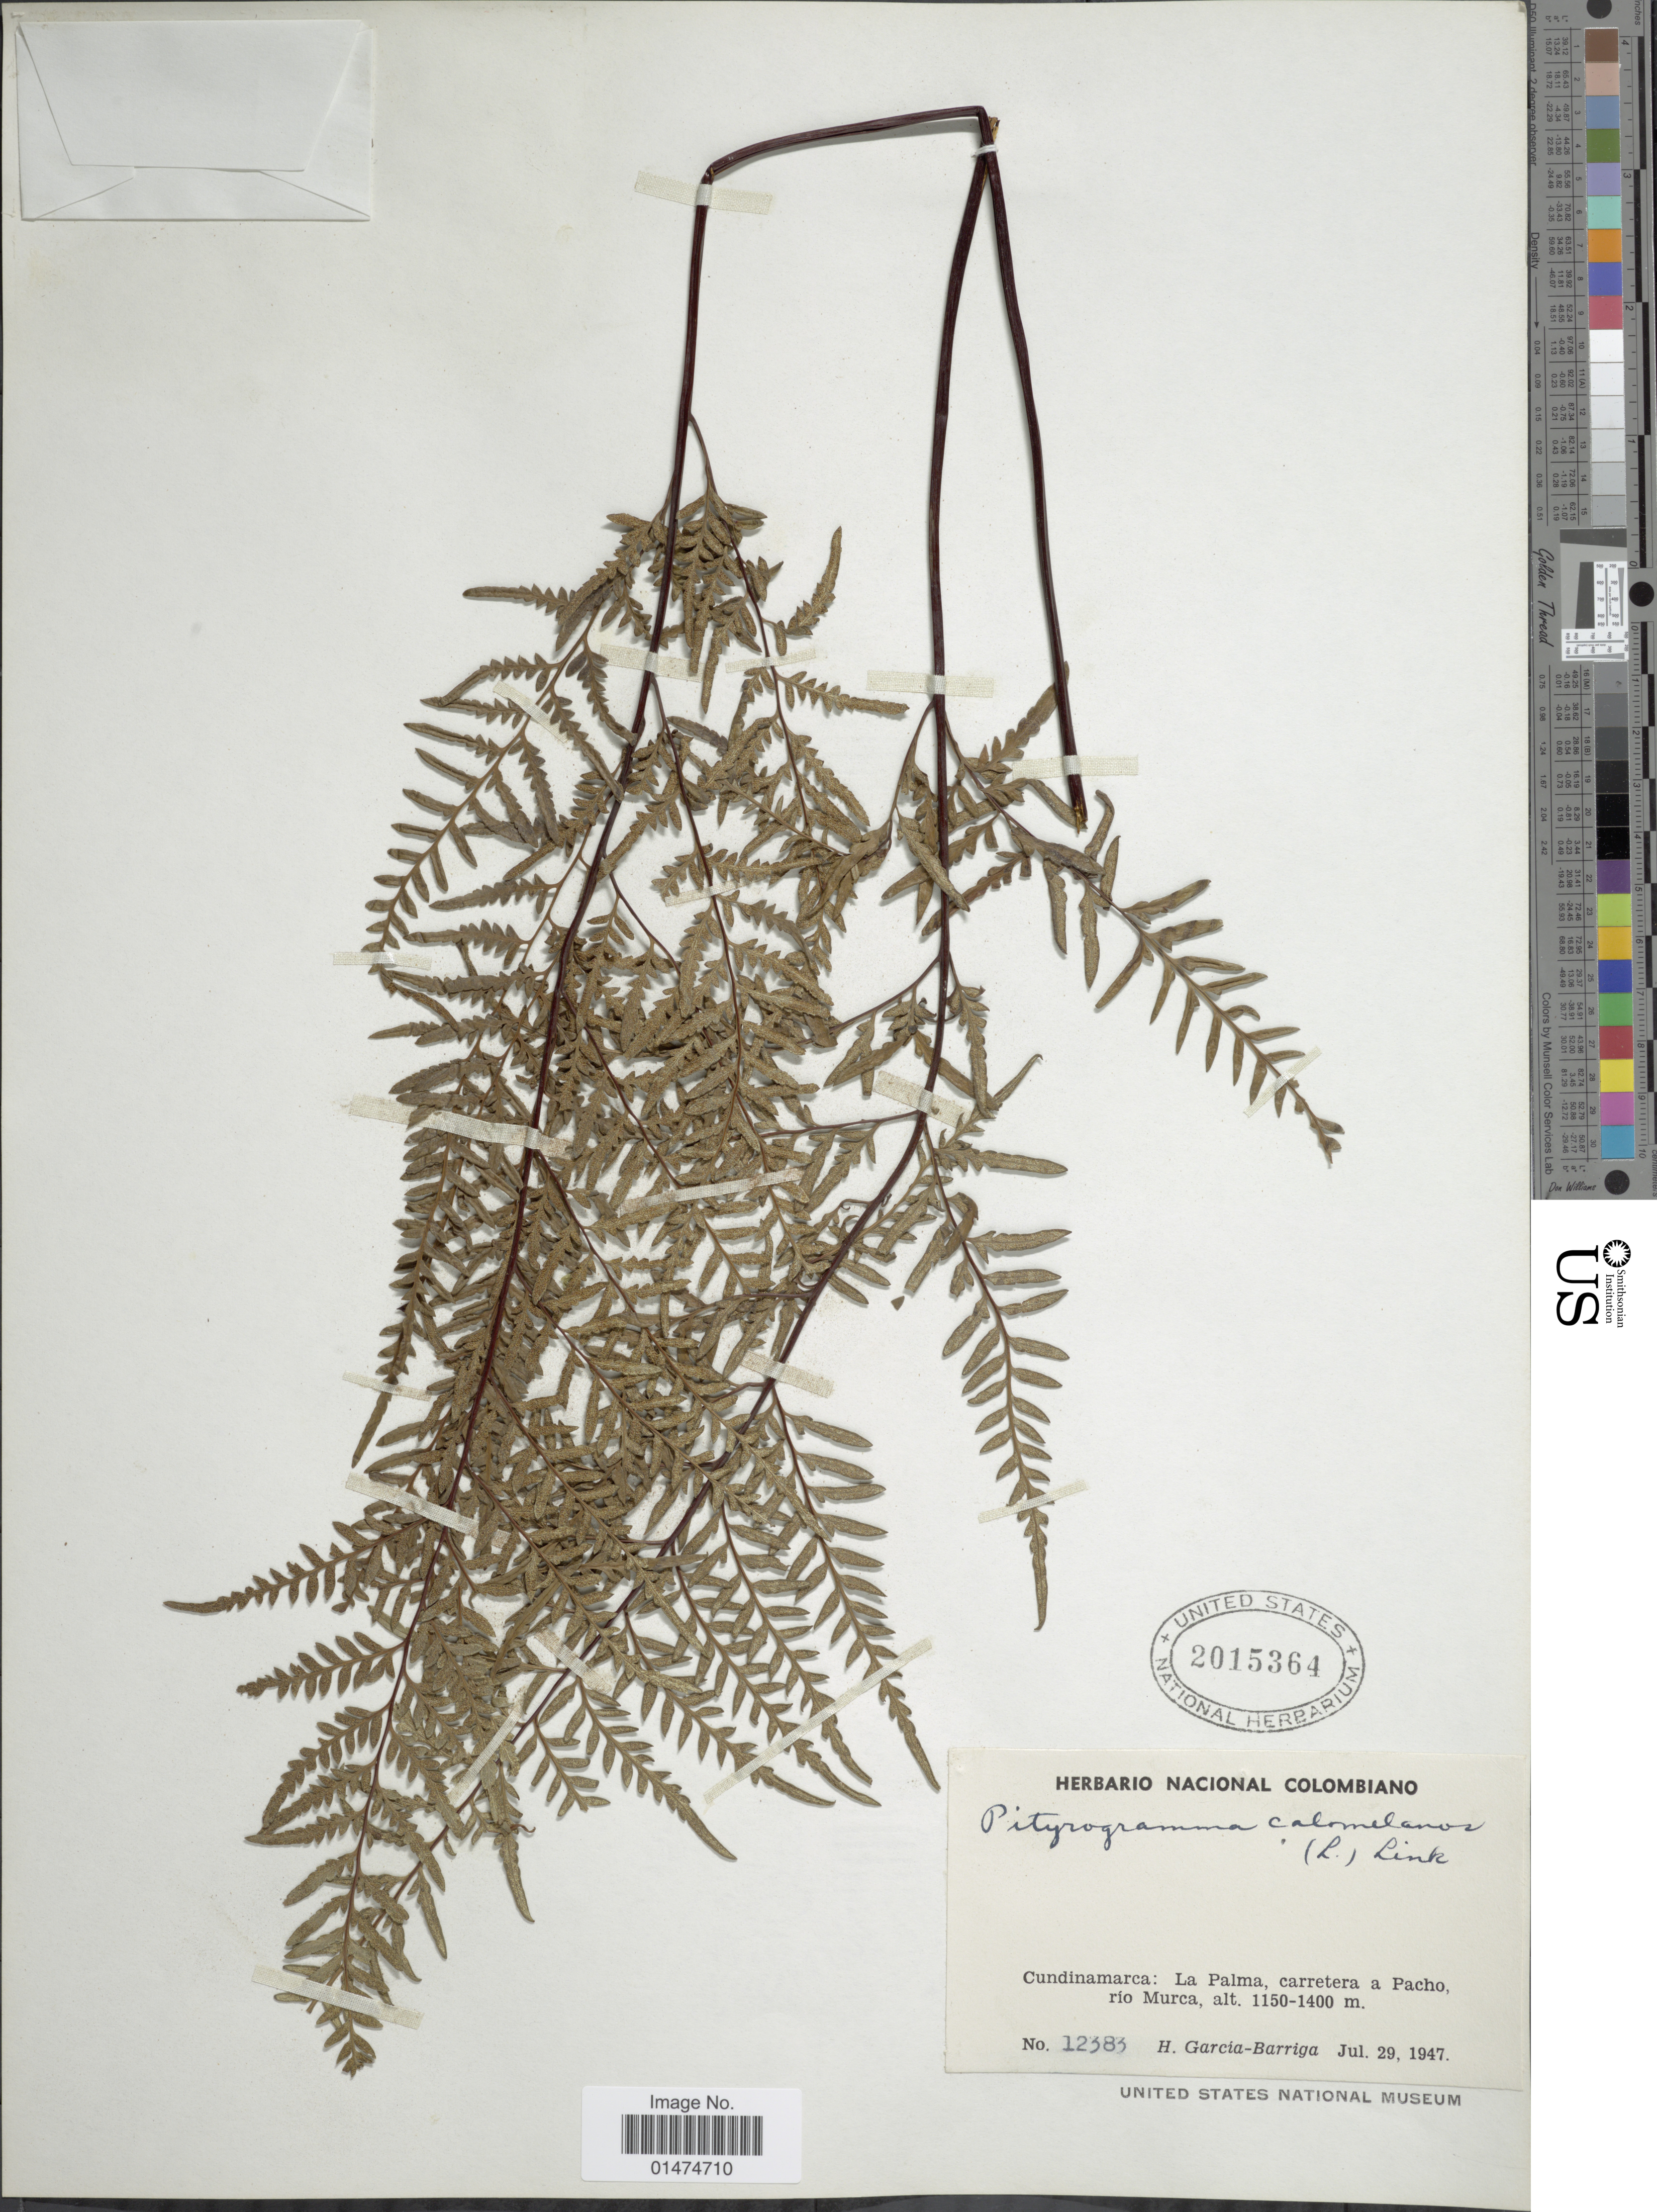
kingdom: Plantae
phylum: Tracheophyta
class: Polypodiopsida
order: Polypodiales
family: Pteridaceae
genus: Pityrogramma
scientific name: Pityrogramma calomelanos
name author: (L.) Link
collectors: H. García Barriga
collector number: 12383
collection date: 1947-07-29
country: Colombia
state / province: Cundinamarca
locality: La Palma, carretera a Pachi, rio Murca.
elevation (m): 1150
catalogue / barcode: US 2015364